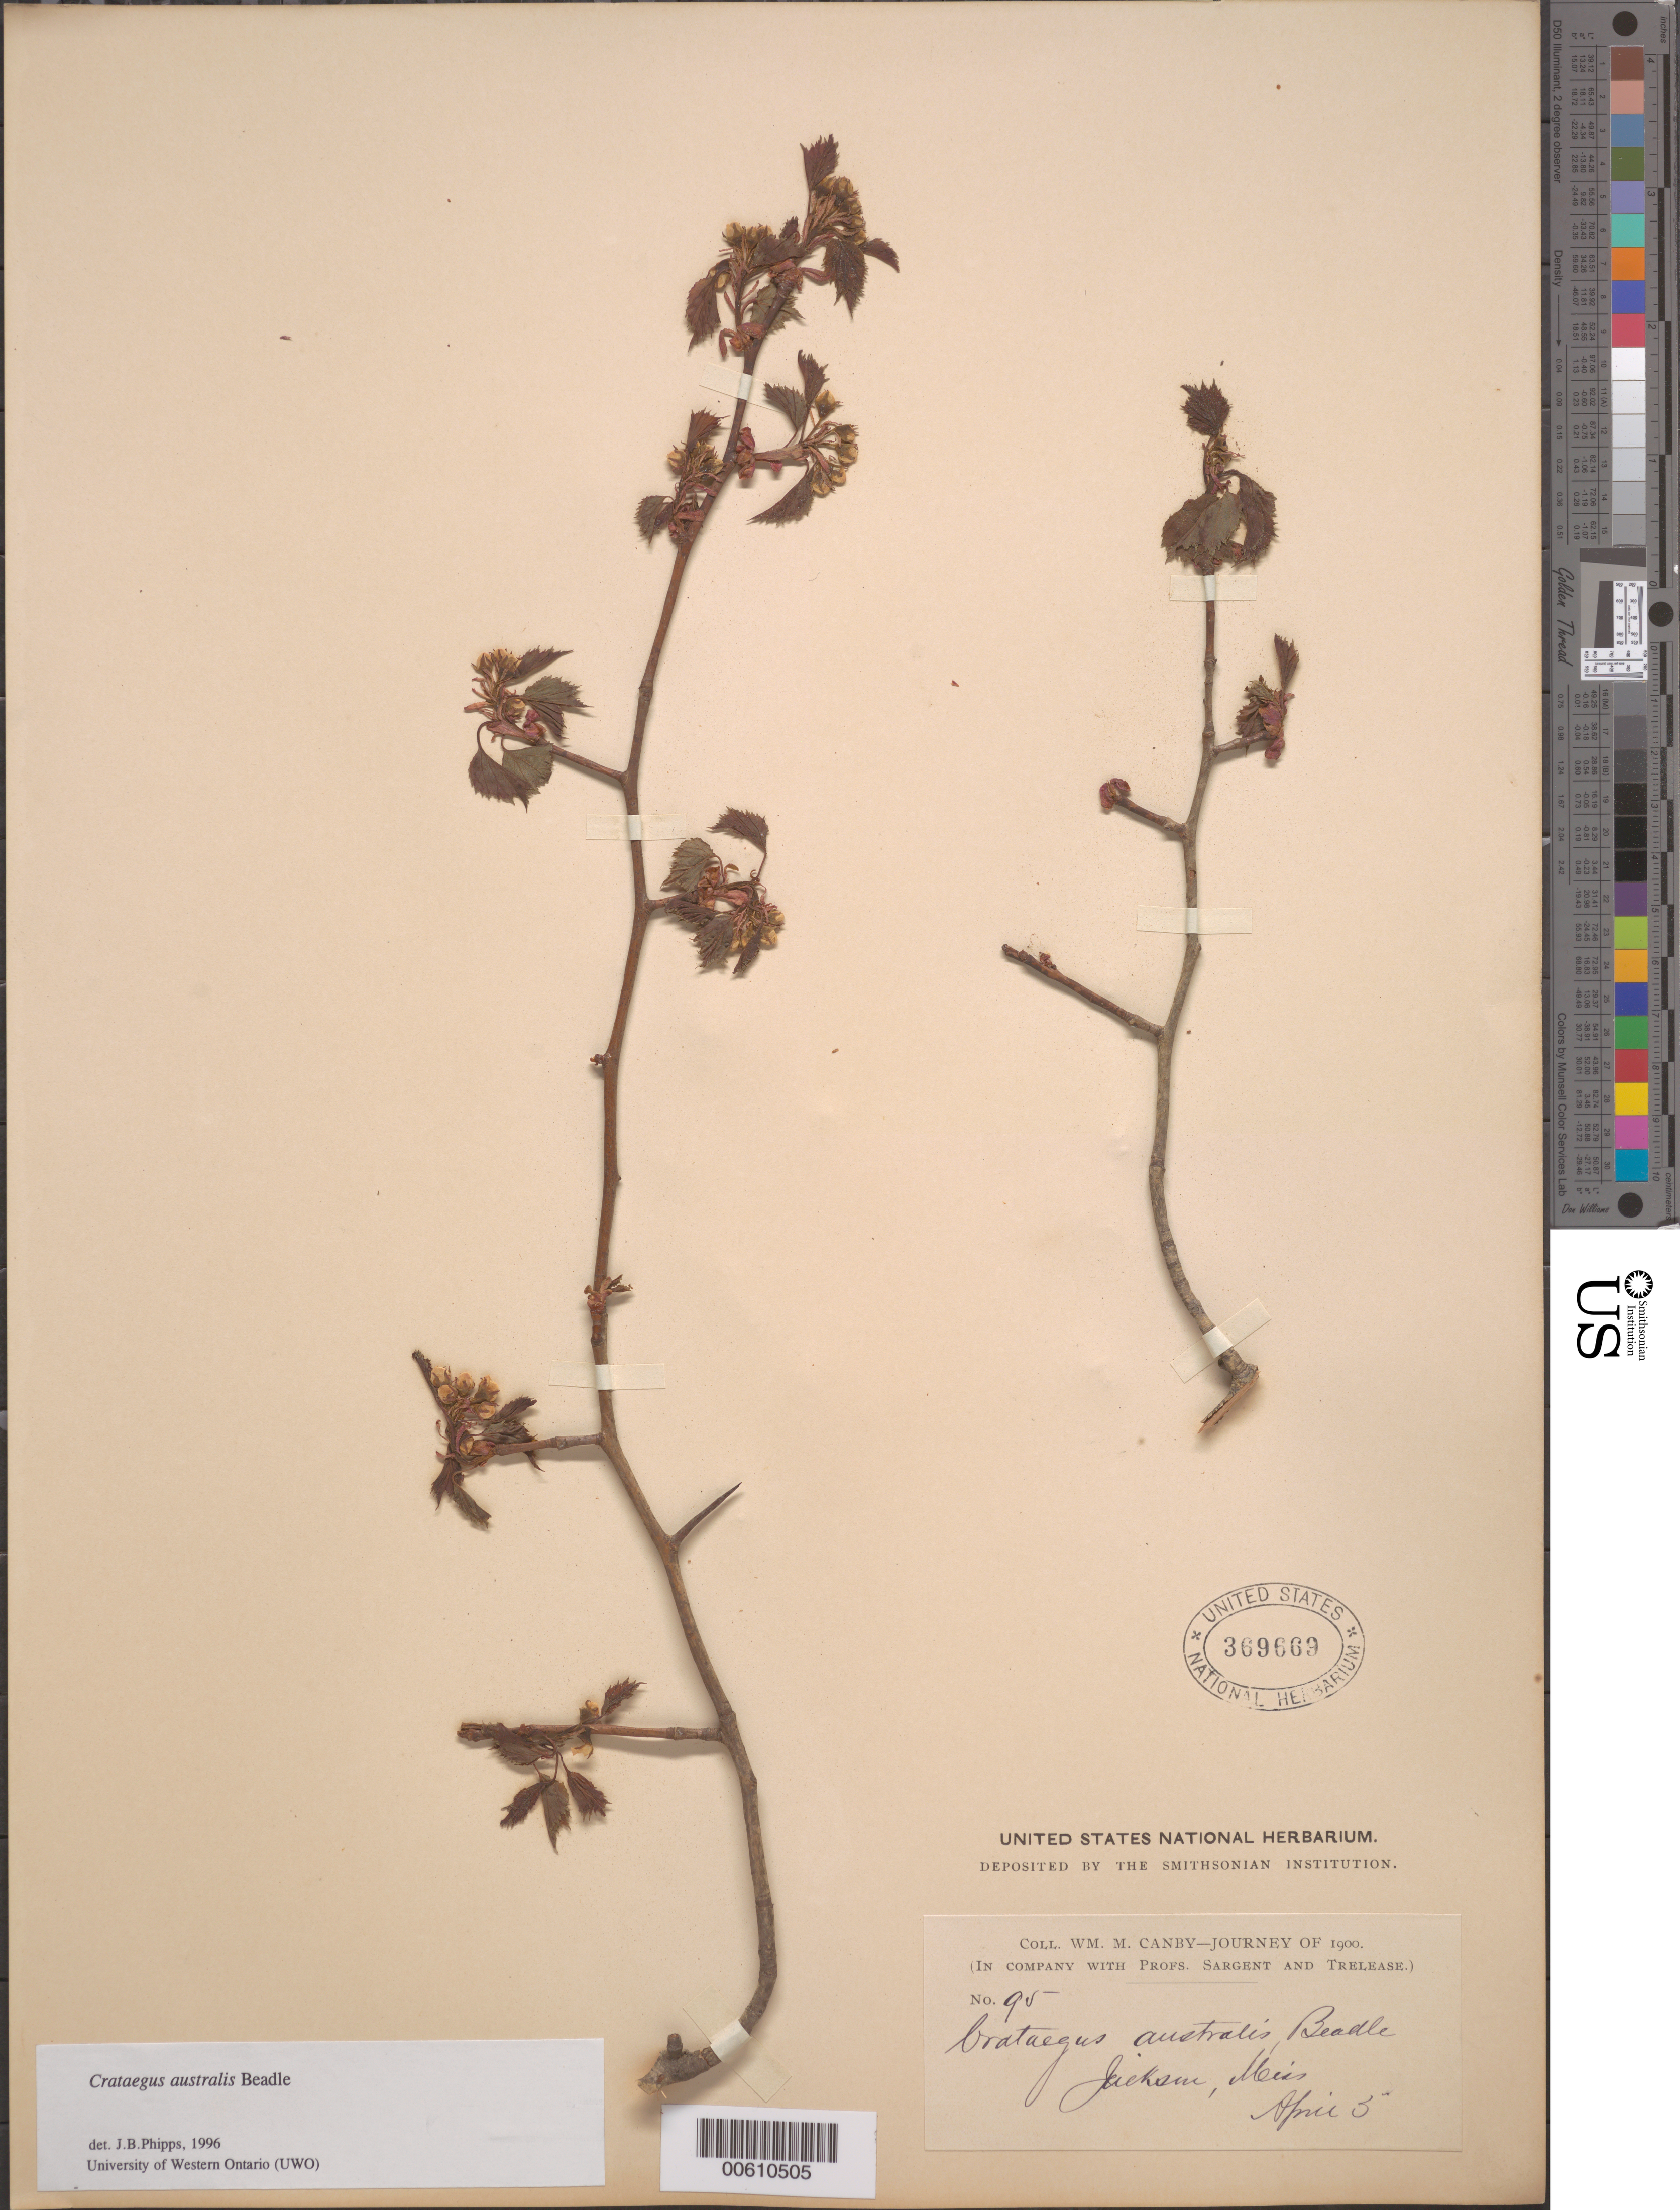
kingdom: Plantae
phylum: Tracheophyta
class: Magnoliopsida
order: Rosales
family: Rosaceae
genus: Crataegus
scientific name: Crataegus australis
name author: Beadle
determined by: Phipps, James B., (UWO), University of Western Ontario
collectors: W. M. Canby, -- Sargent & -- Trelease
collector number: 95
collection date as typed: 05 Apr 1900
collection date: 1900-04-05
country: United States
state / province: Mississippi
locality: Jackson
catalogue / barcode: US 369669